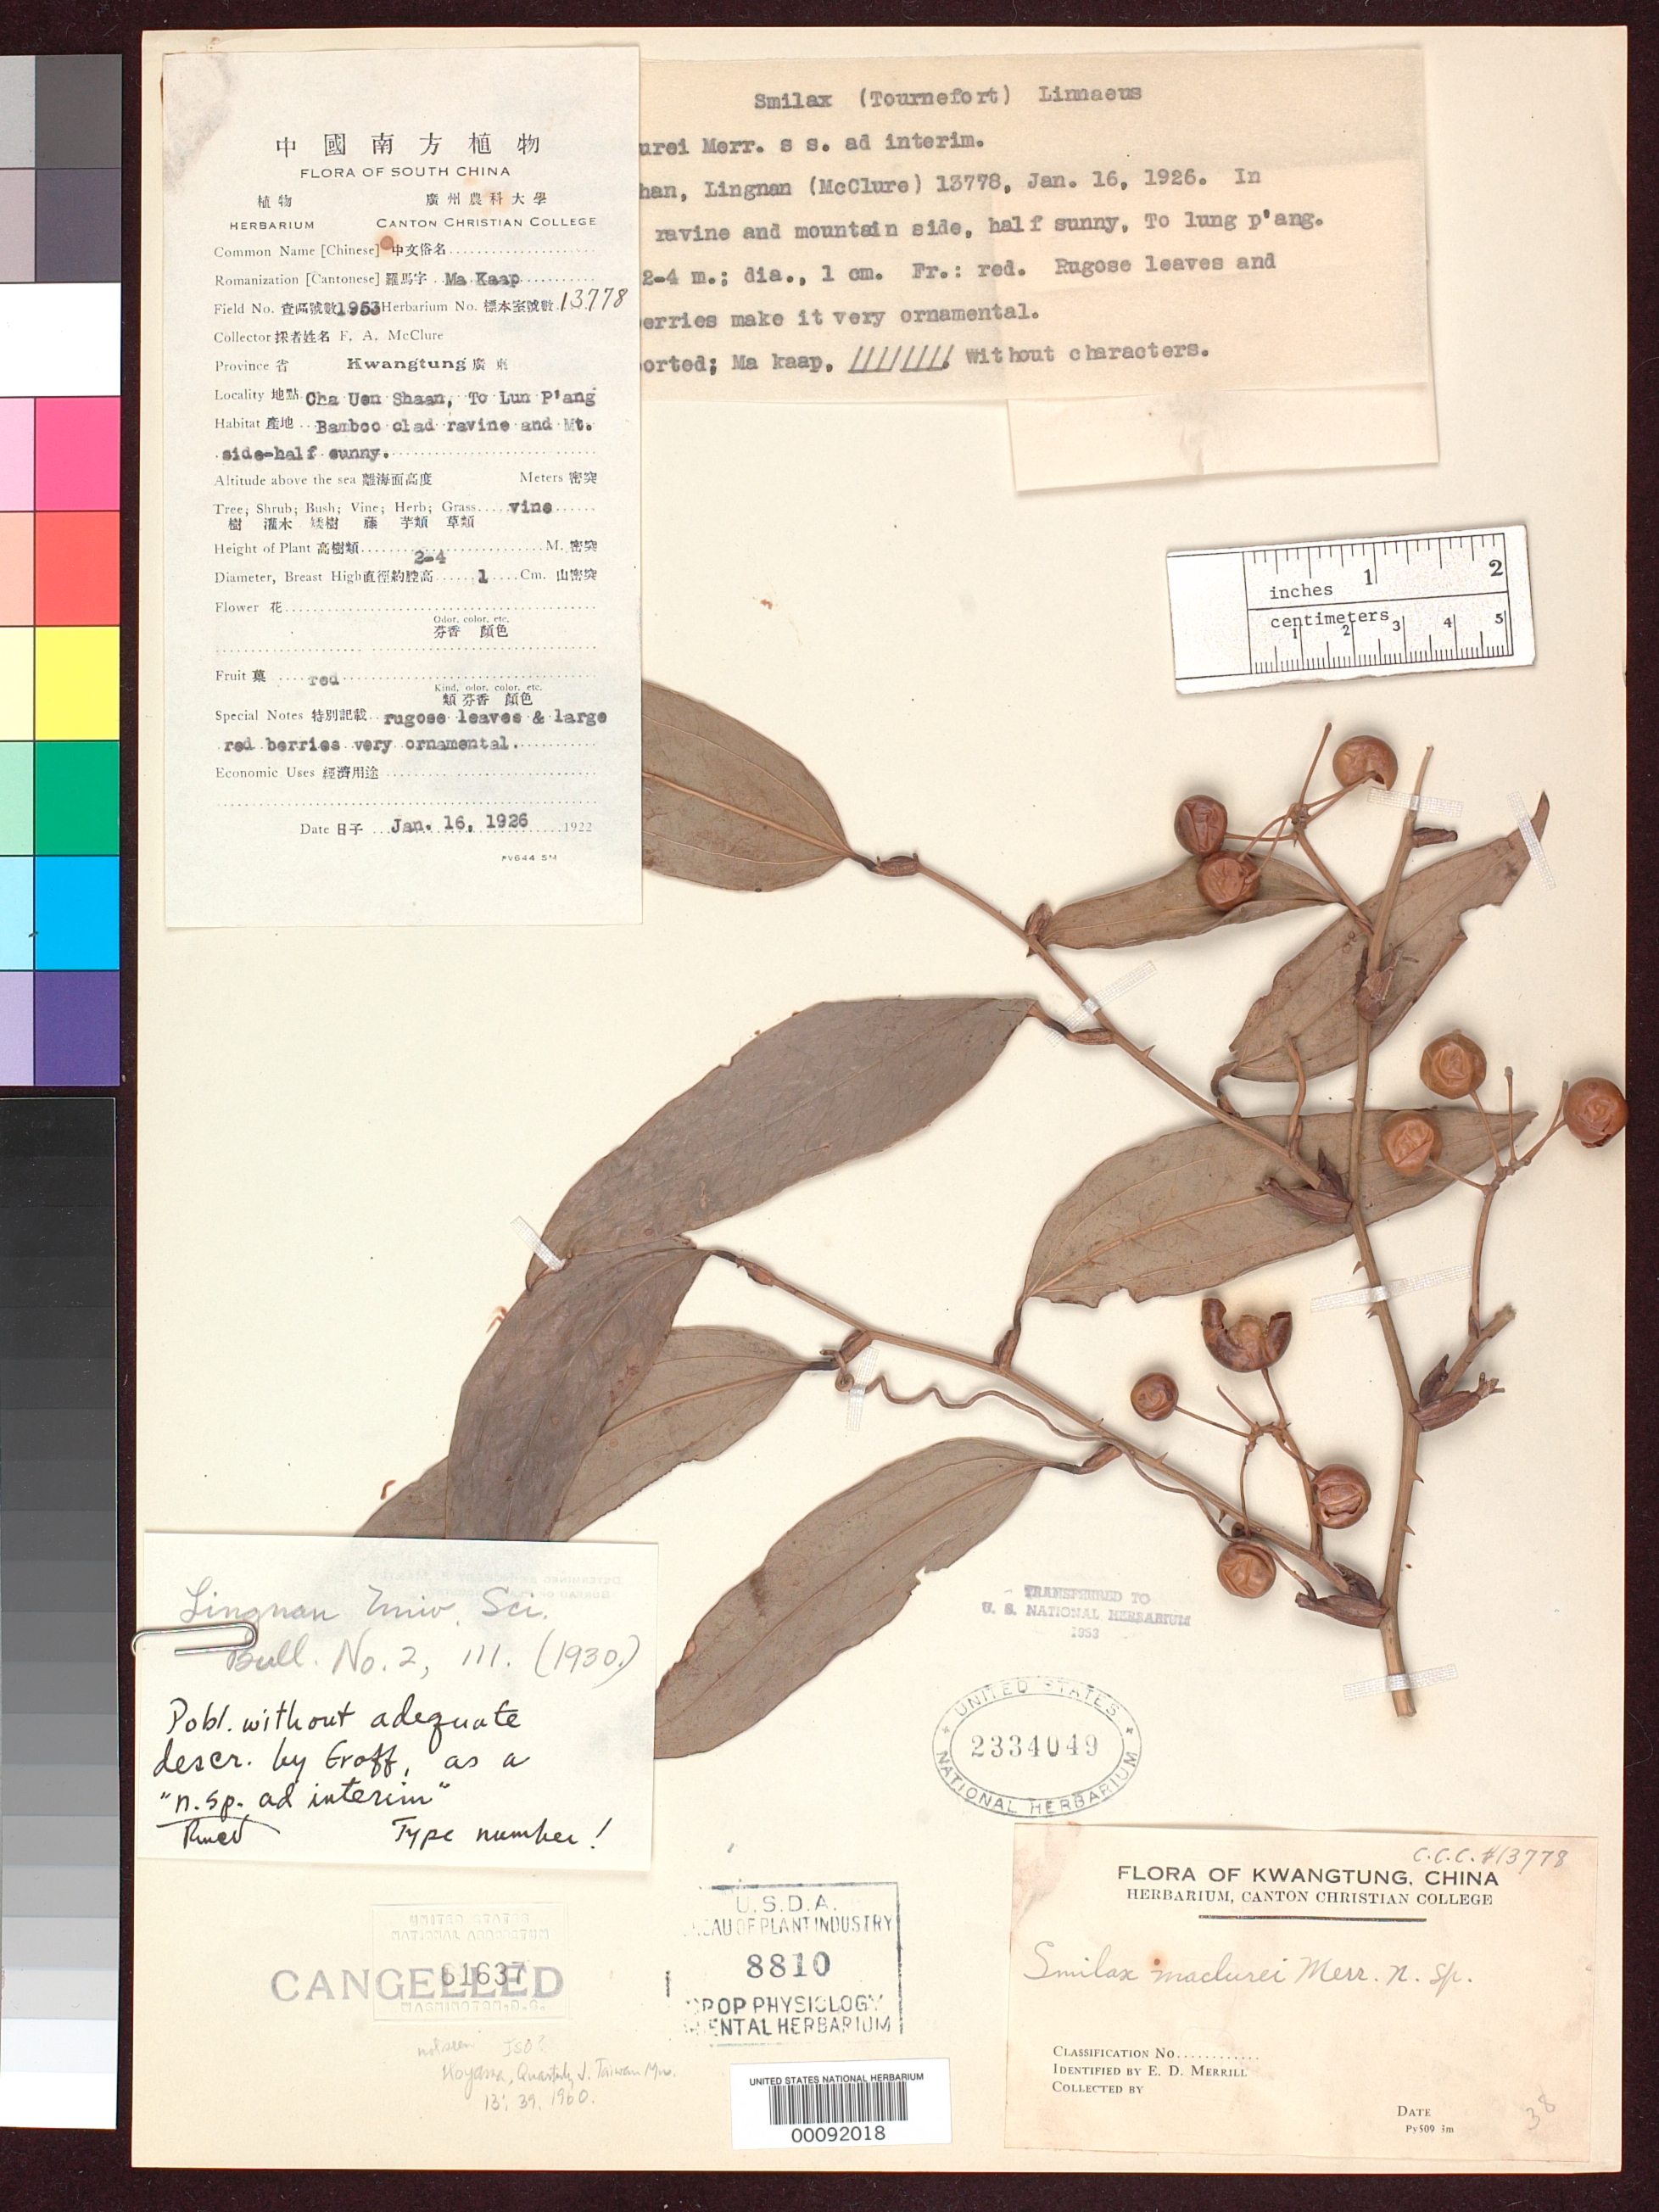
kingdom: Plantae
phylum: Tracheophyta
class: Liliopsida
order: Liliales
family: Smilacaceae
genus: Smilax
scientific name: Smilax maculurei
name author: Merr. ex T. Koyama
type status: Isotype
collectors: F. A. McClure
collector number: C.C.C. 13778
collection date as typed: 16 Jan 1926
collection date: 1926-01-16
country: China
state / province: Guangdong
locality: Cha Ven Shaan, to Lunp'ang.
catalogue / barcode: US 2334049